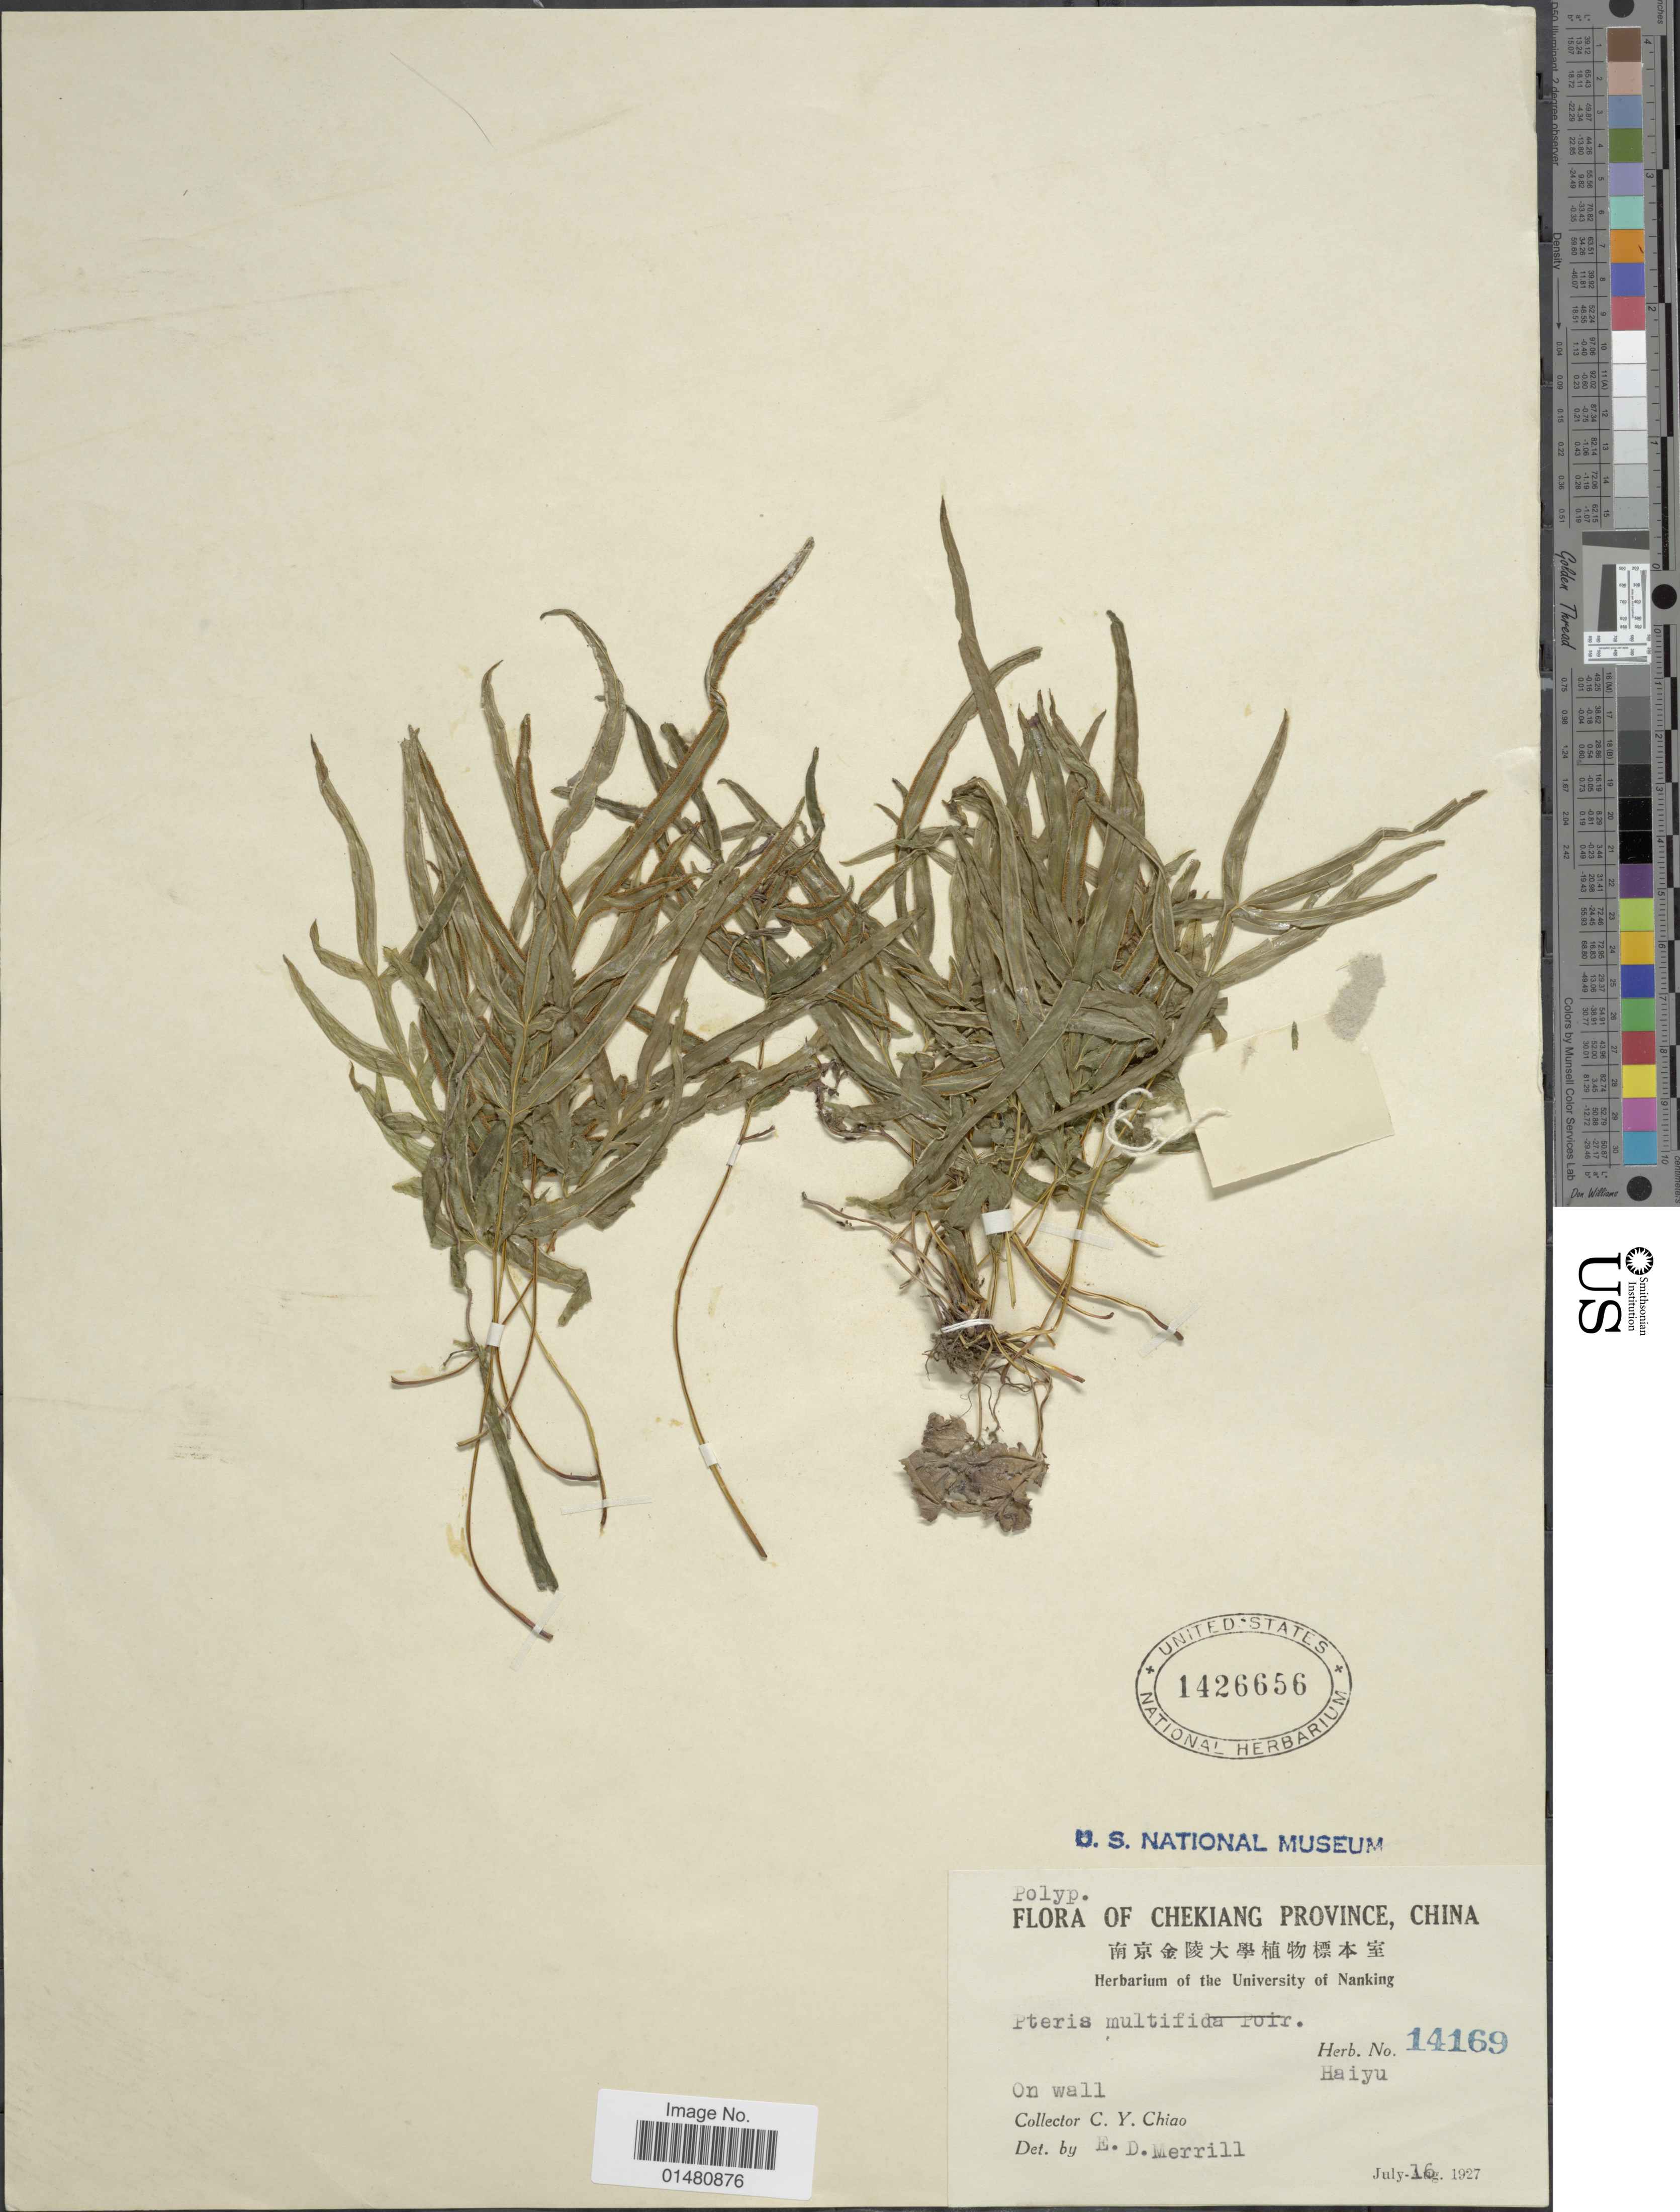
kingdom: Plantae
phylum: Tracheophyta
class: Polypodiopsida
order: Polypodiales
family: Pteridaceae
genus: Pteris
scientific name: Pteris multifida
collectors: C. Y. Chiao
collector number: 14169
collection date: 1927-07-16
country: China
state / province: Zhejiang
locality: Chekiang Province, Haiyu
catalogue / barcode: US 1426656